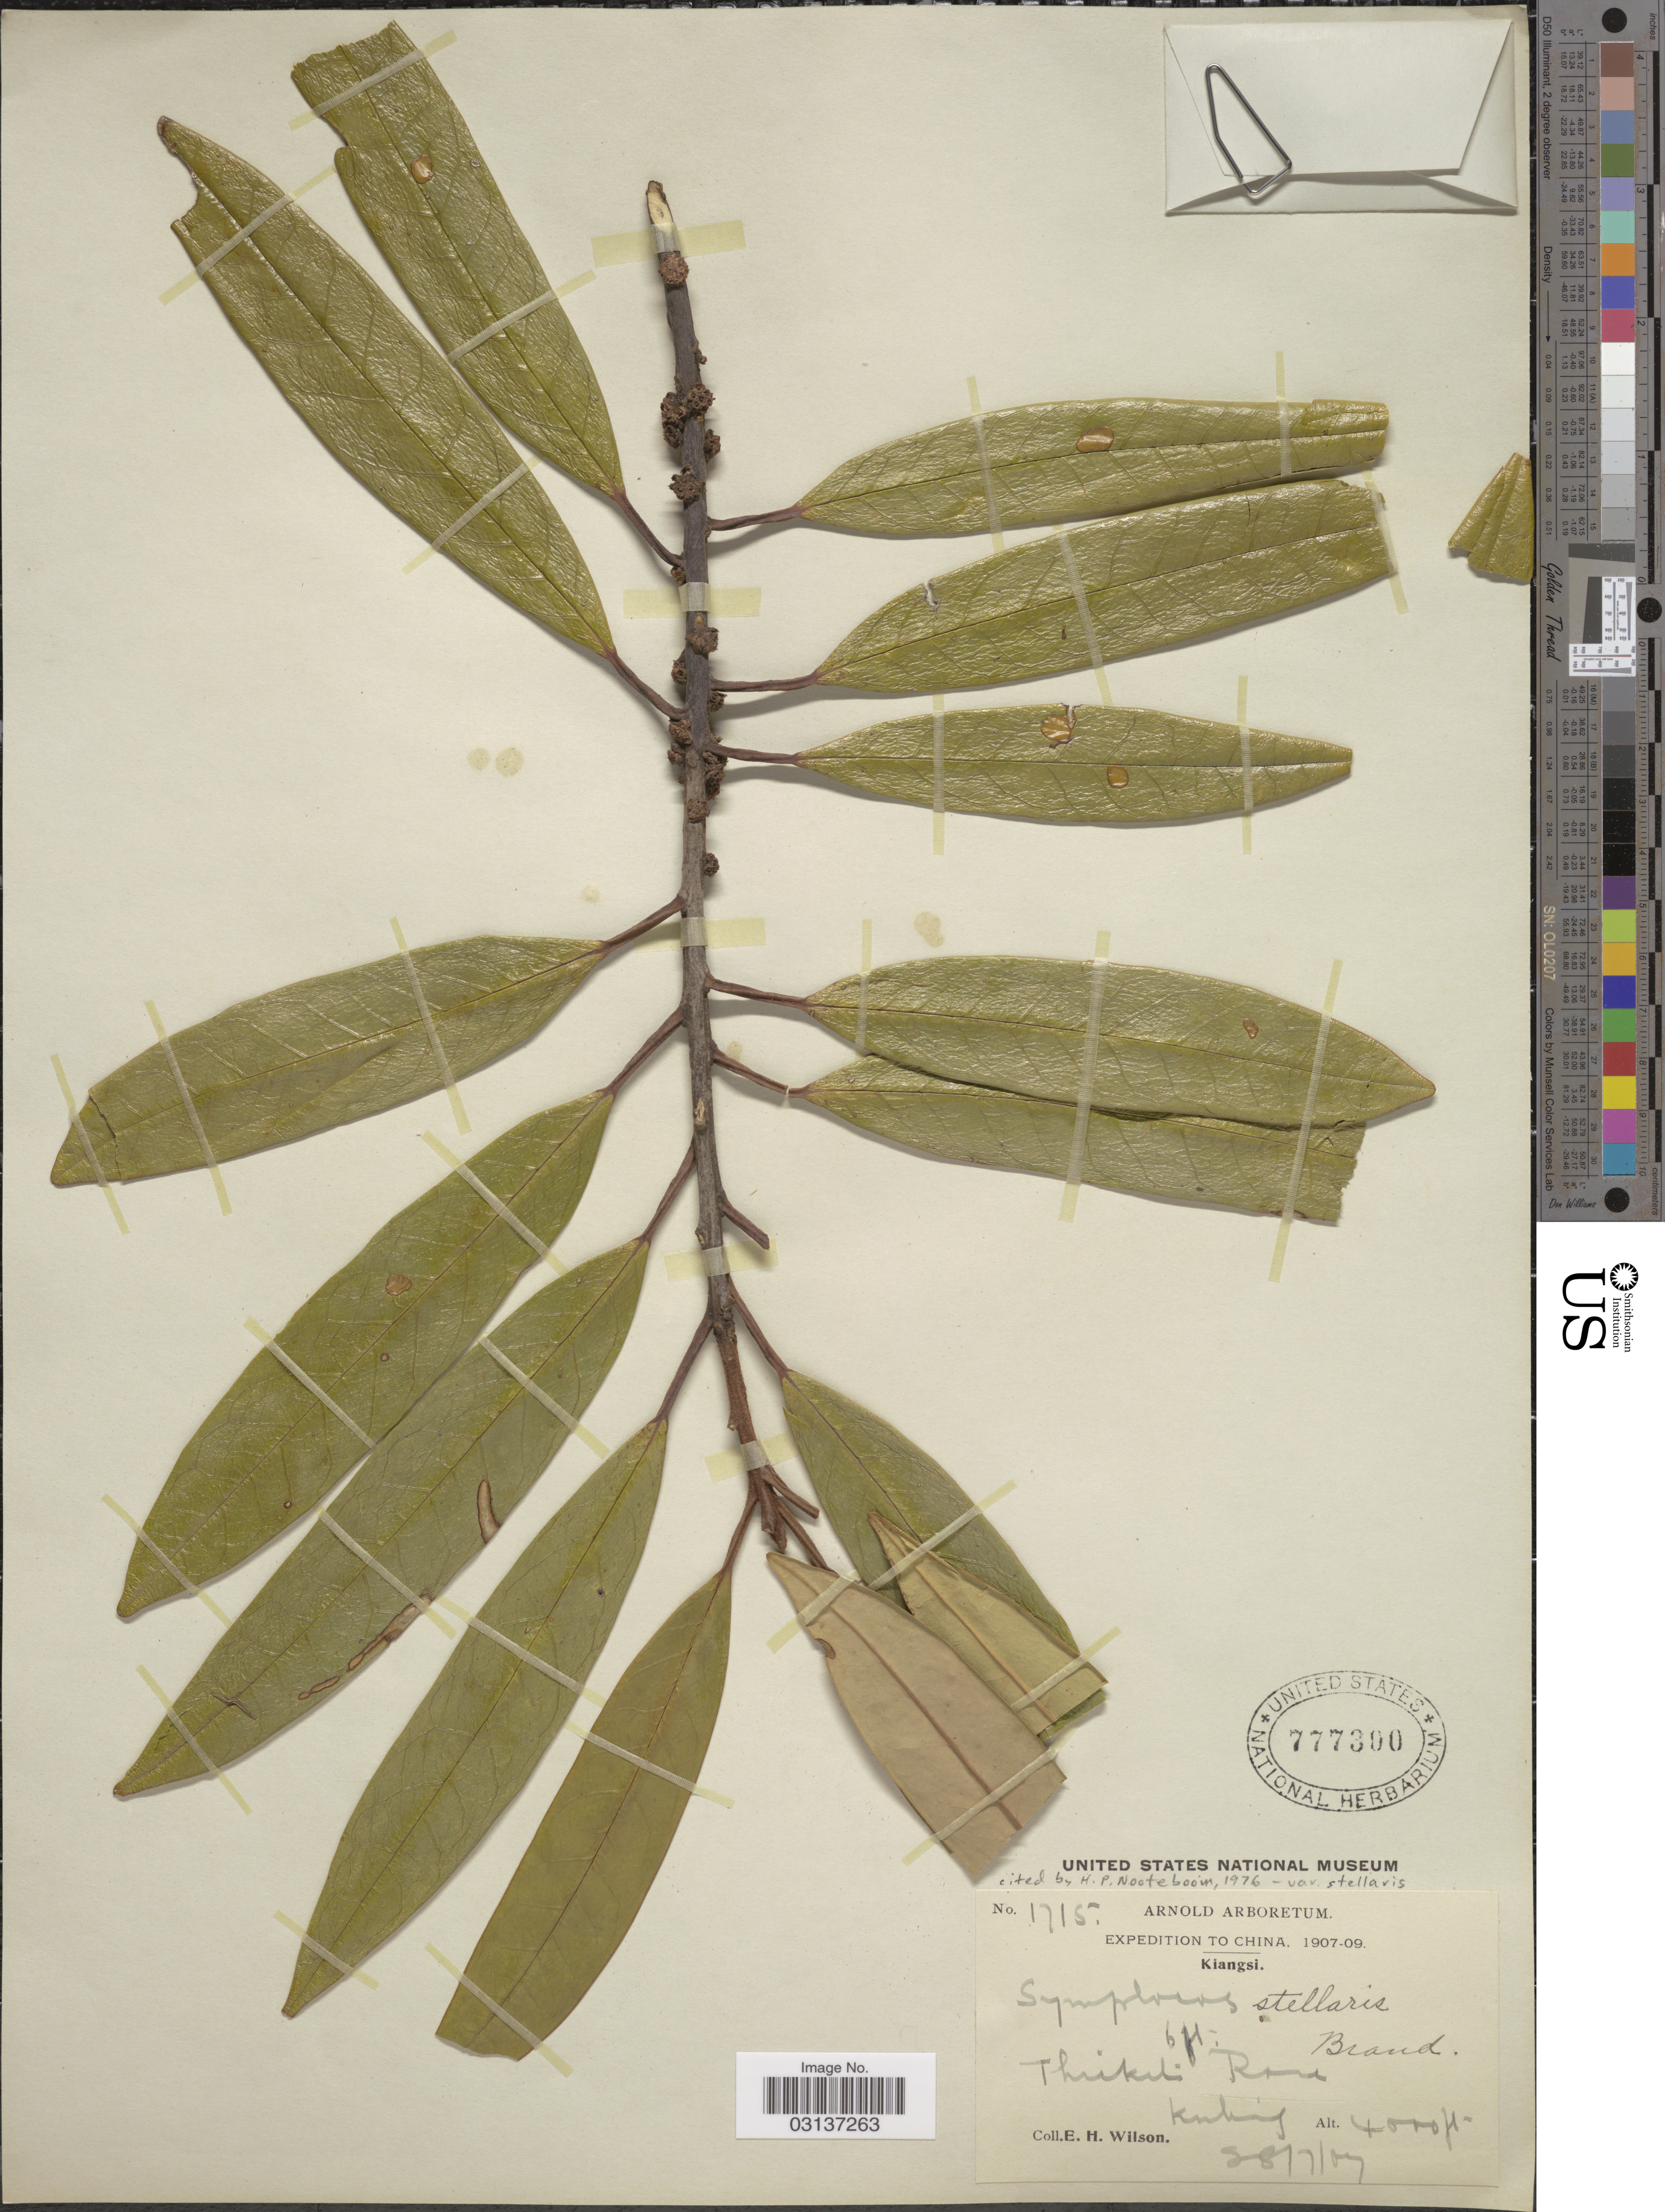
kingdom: Plantae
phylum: Tracheophyta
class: Magnoliopsida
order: Ericales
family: Symplocaceae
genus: Symplocos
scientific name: Symplocos stellaris var. stellaris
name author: Brand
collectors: E. Wilson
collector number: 1715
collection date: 1907-07-28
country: China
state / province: Jiangxi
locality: Kiangsi. Kuling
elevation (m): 1219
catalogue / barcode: US 777300